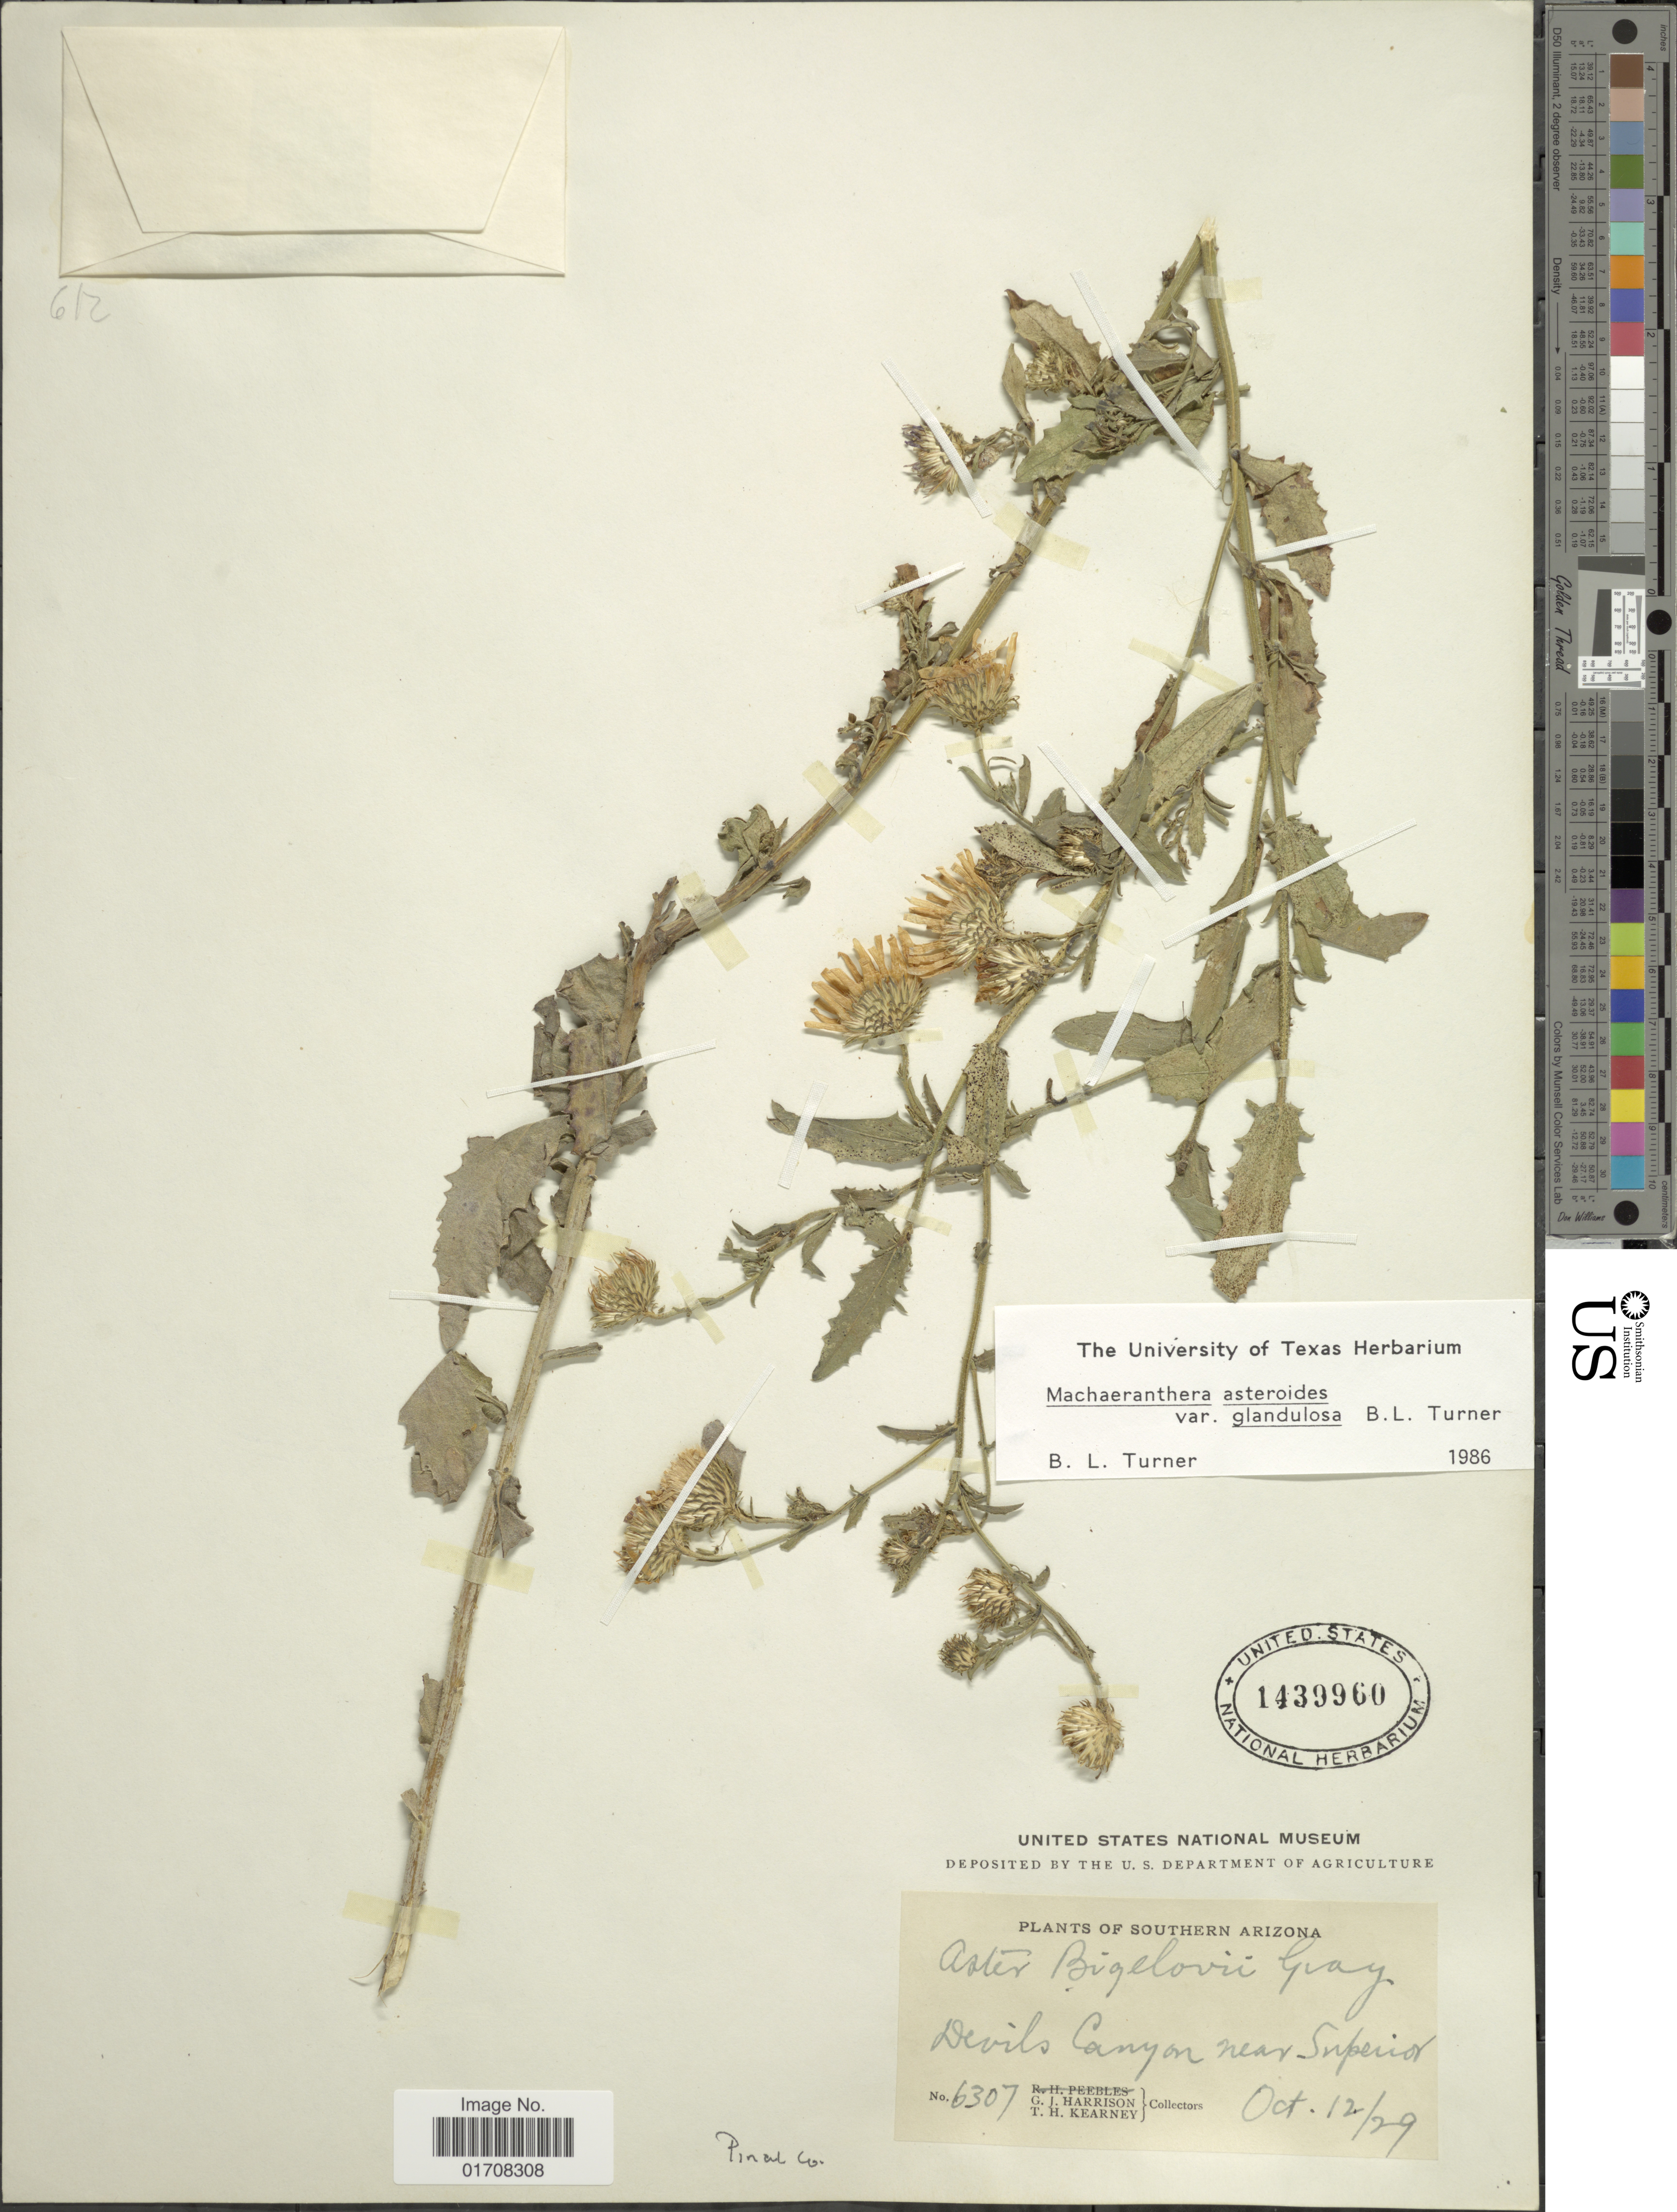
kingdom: Plantae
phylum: Tracheophyta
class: Magnoliopsida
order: Asterales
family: Asteraceae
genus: Machaeranthera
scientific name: Machaeranthera asteroides var. glandulosa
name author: (Torr.) Greene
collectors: G. J. Harrison & T. H. Kearney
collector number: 6307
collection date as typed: Transcribed d/m/y: 12/10/29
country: United States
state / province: Arizona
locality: Southern Arizona, Devils Canyon near Superior, Pinal Co.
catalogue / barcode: US 1439960